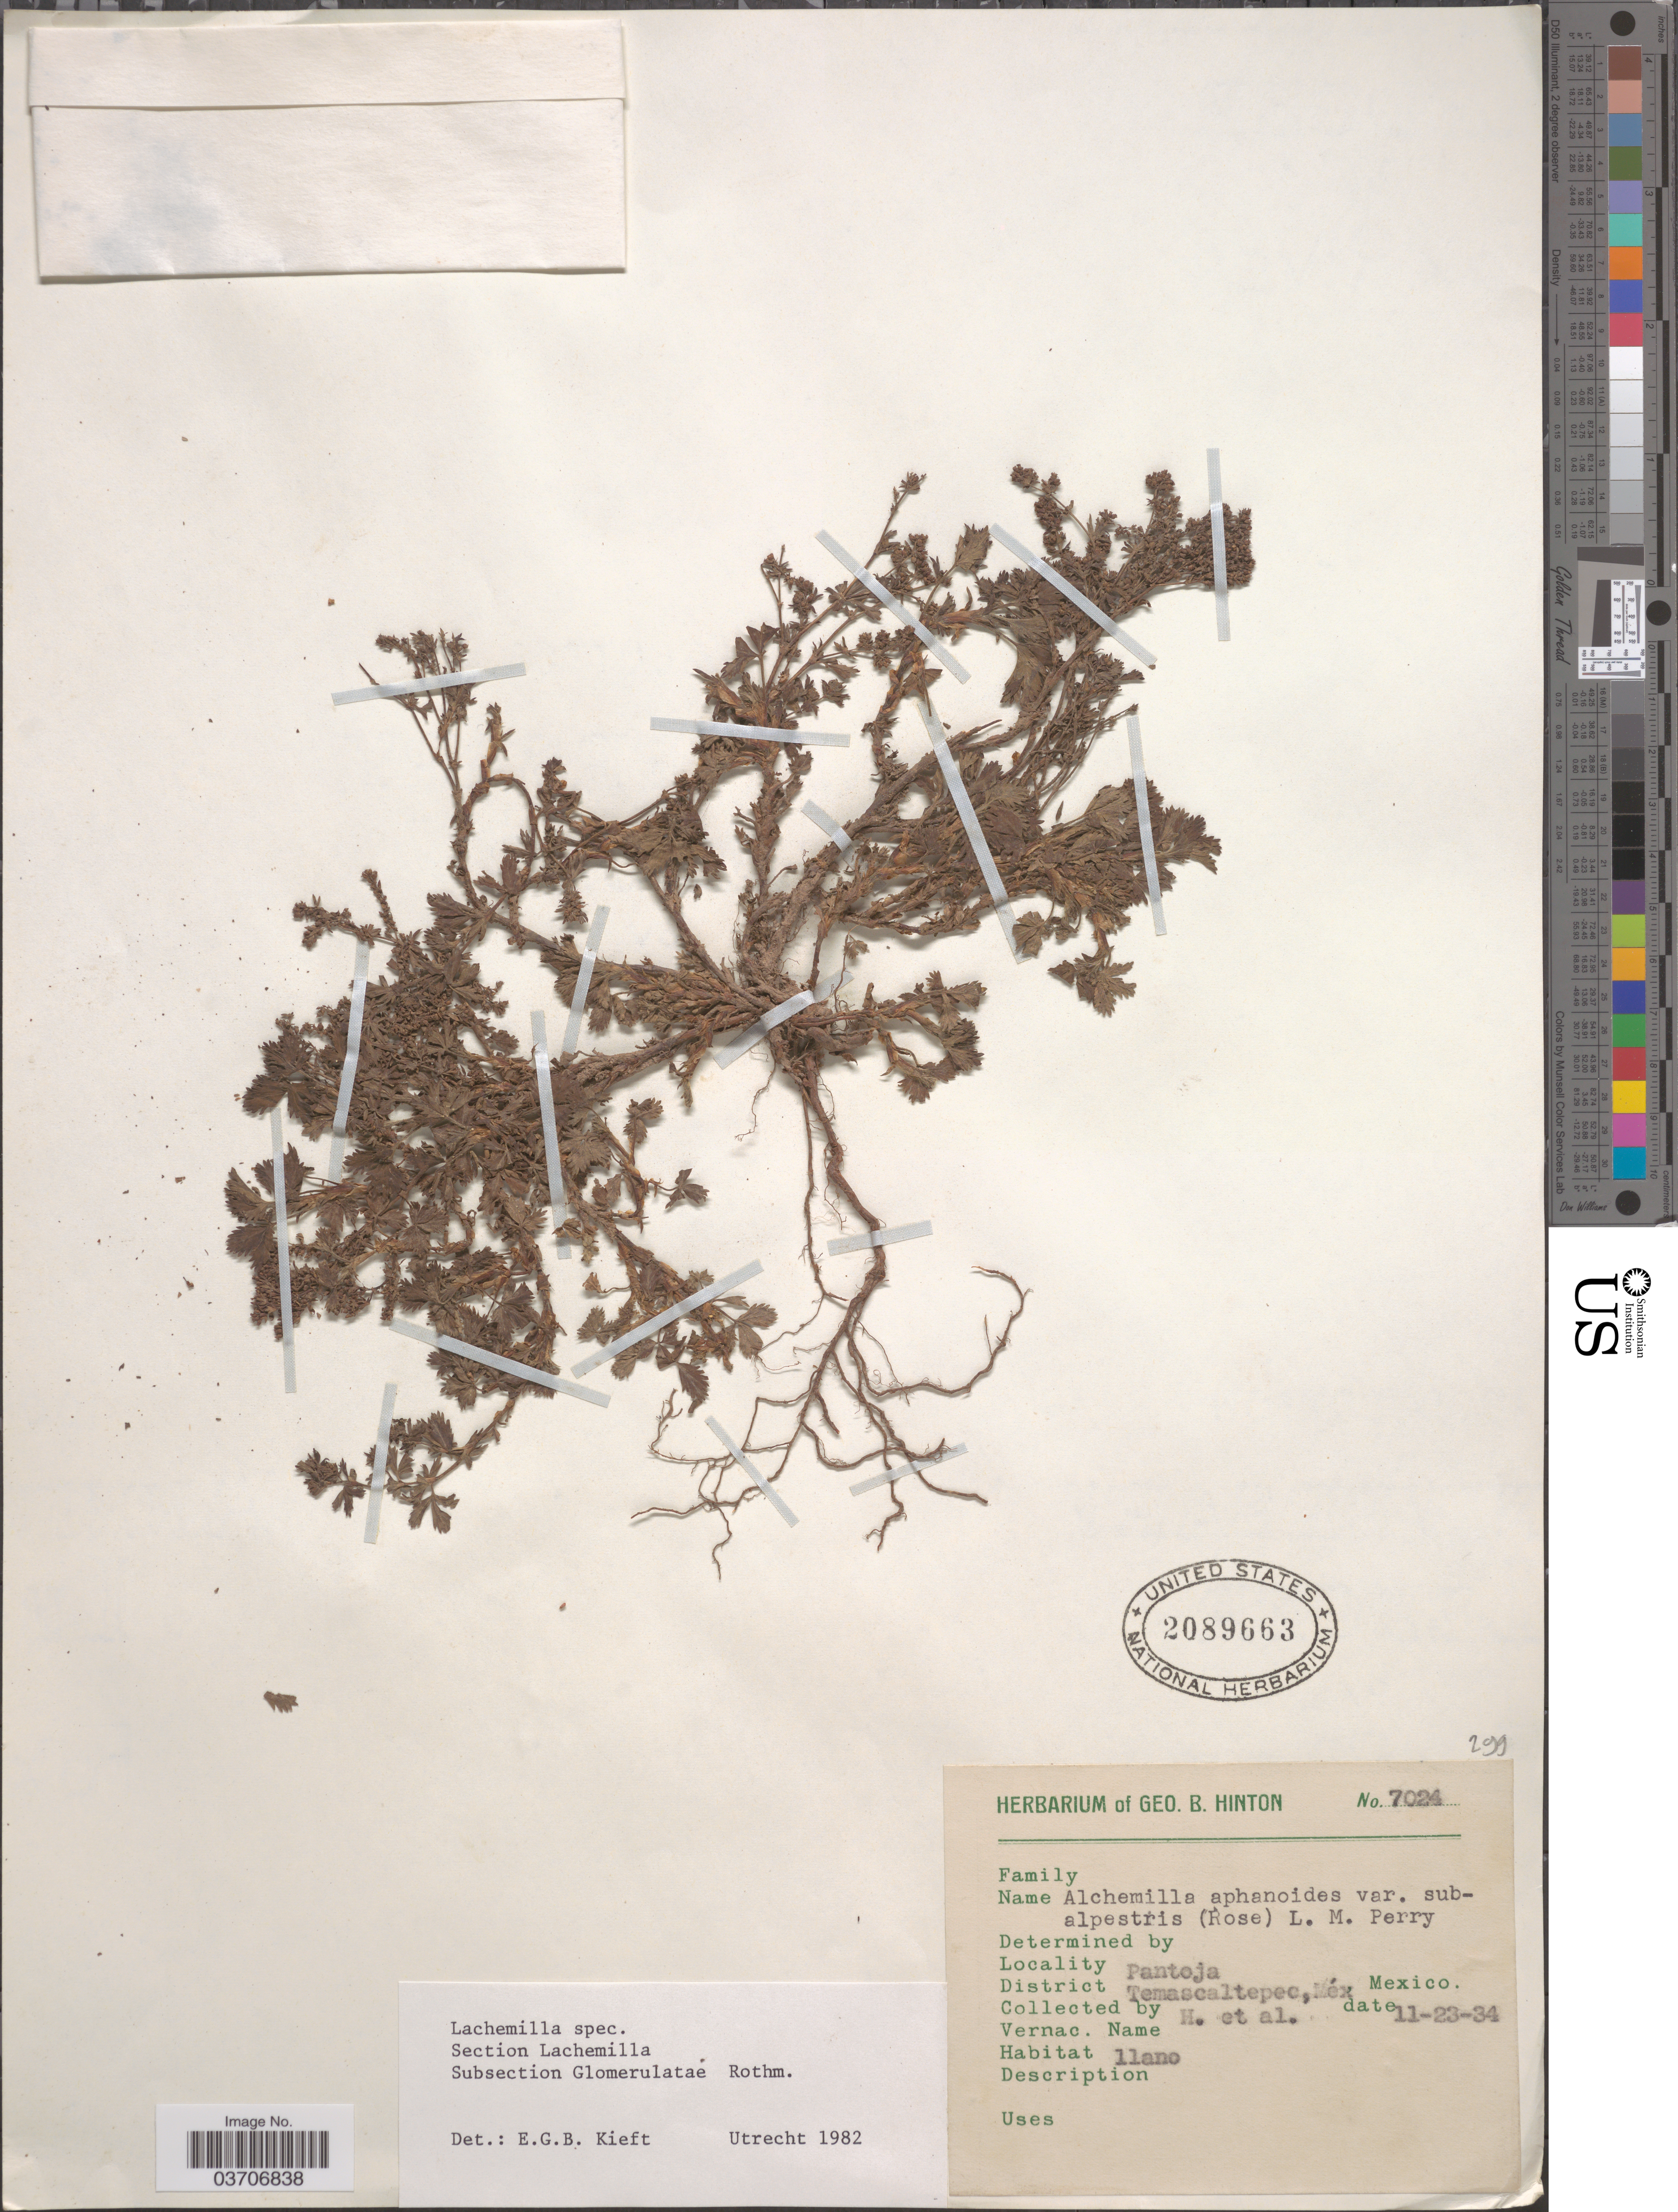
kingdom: Plantae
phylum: Tracheophyta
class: Magnoliopsida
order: Rosales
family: Rosaceae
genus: Lachemilla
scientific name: Lachemilla sp.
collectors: G. B. Hinton & et al.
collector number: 7024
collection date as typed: Transcribed d/m/y: 23/11/34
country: Mexico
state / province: México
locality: Pantoja. District Temascaltepec.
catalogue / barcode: US 2089663